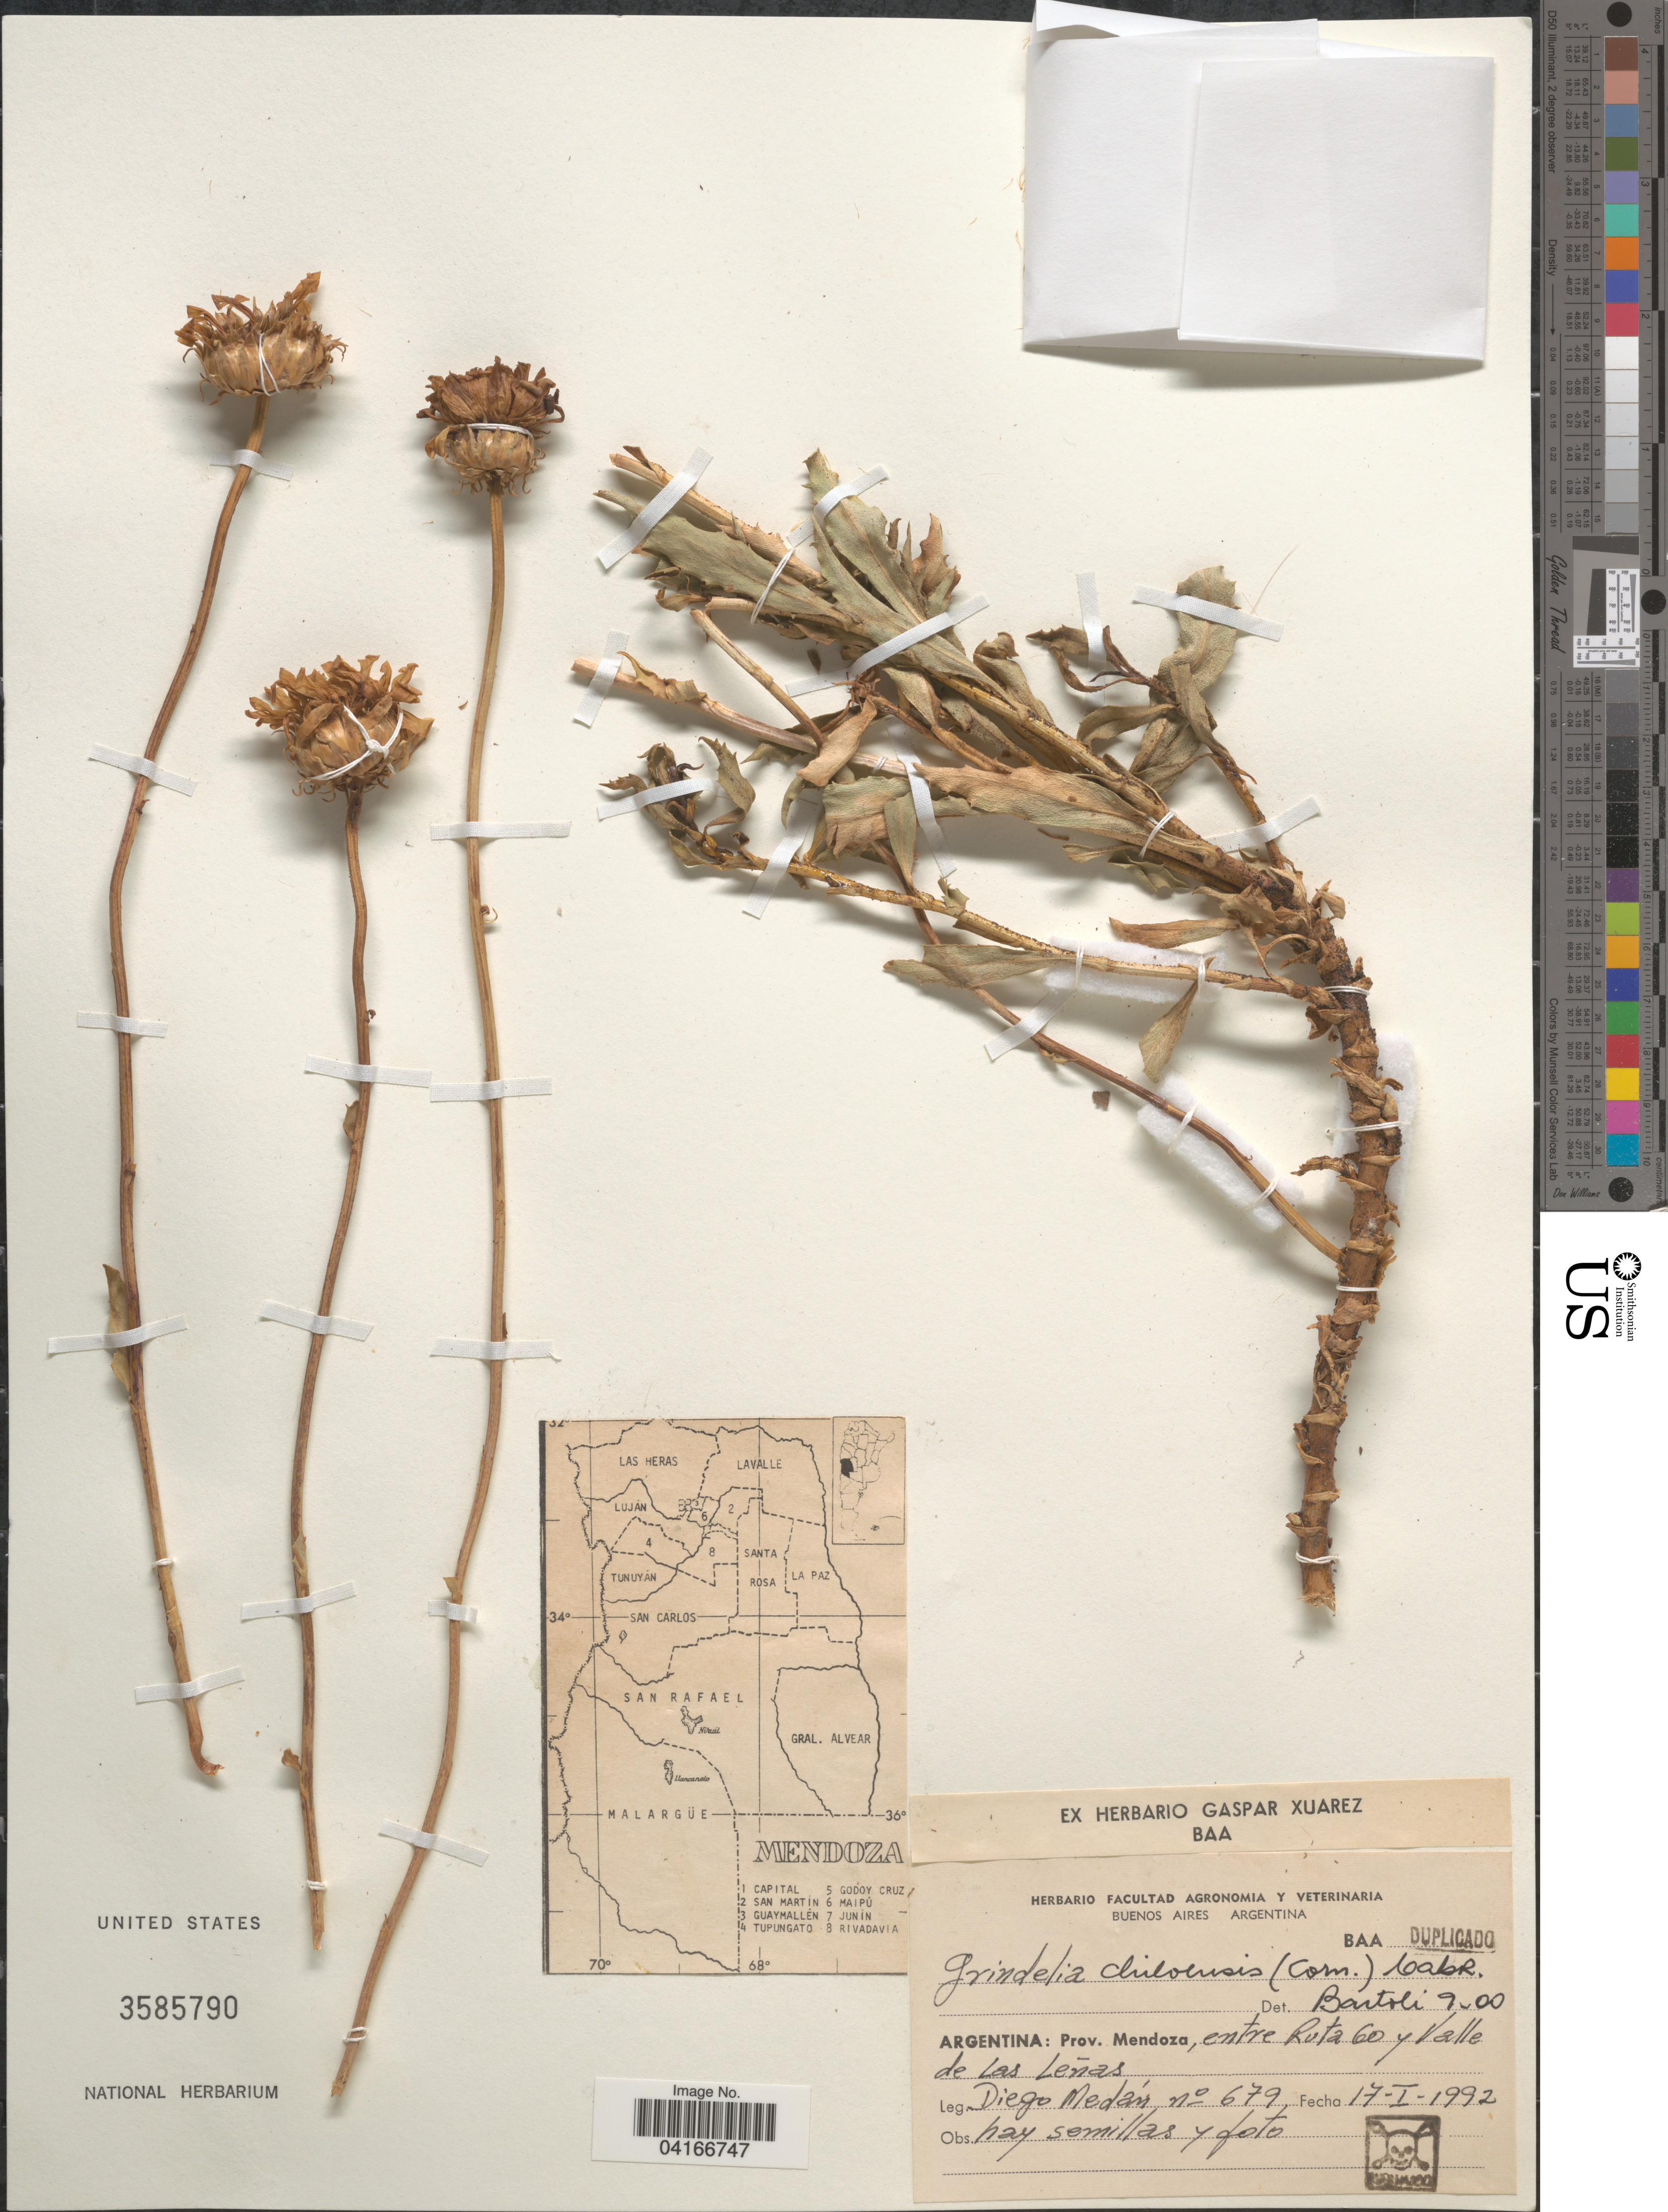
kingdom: Plantae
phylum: Tracheophyta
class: Magnoliopsida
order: Asterales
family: Asteraceae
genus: Grindelia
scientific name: Grindelia chiloensis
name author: (Cornel.) Cabrera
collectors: D. Medán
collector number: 679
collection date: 1992-01-17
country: Argentina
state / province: Mendoza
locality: Entre Ruta 60 y Valle de Las Leñas.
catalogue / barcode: US 3585790